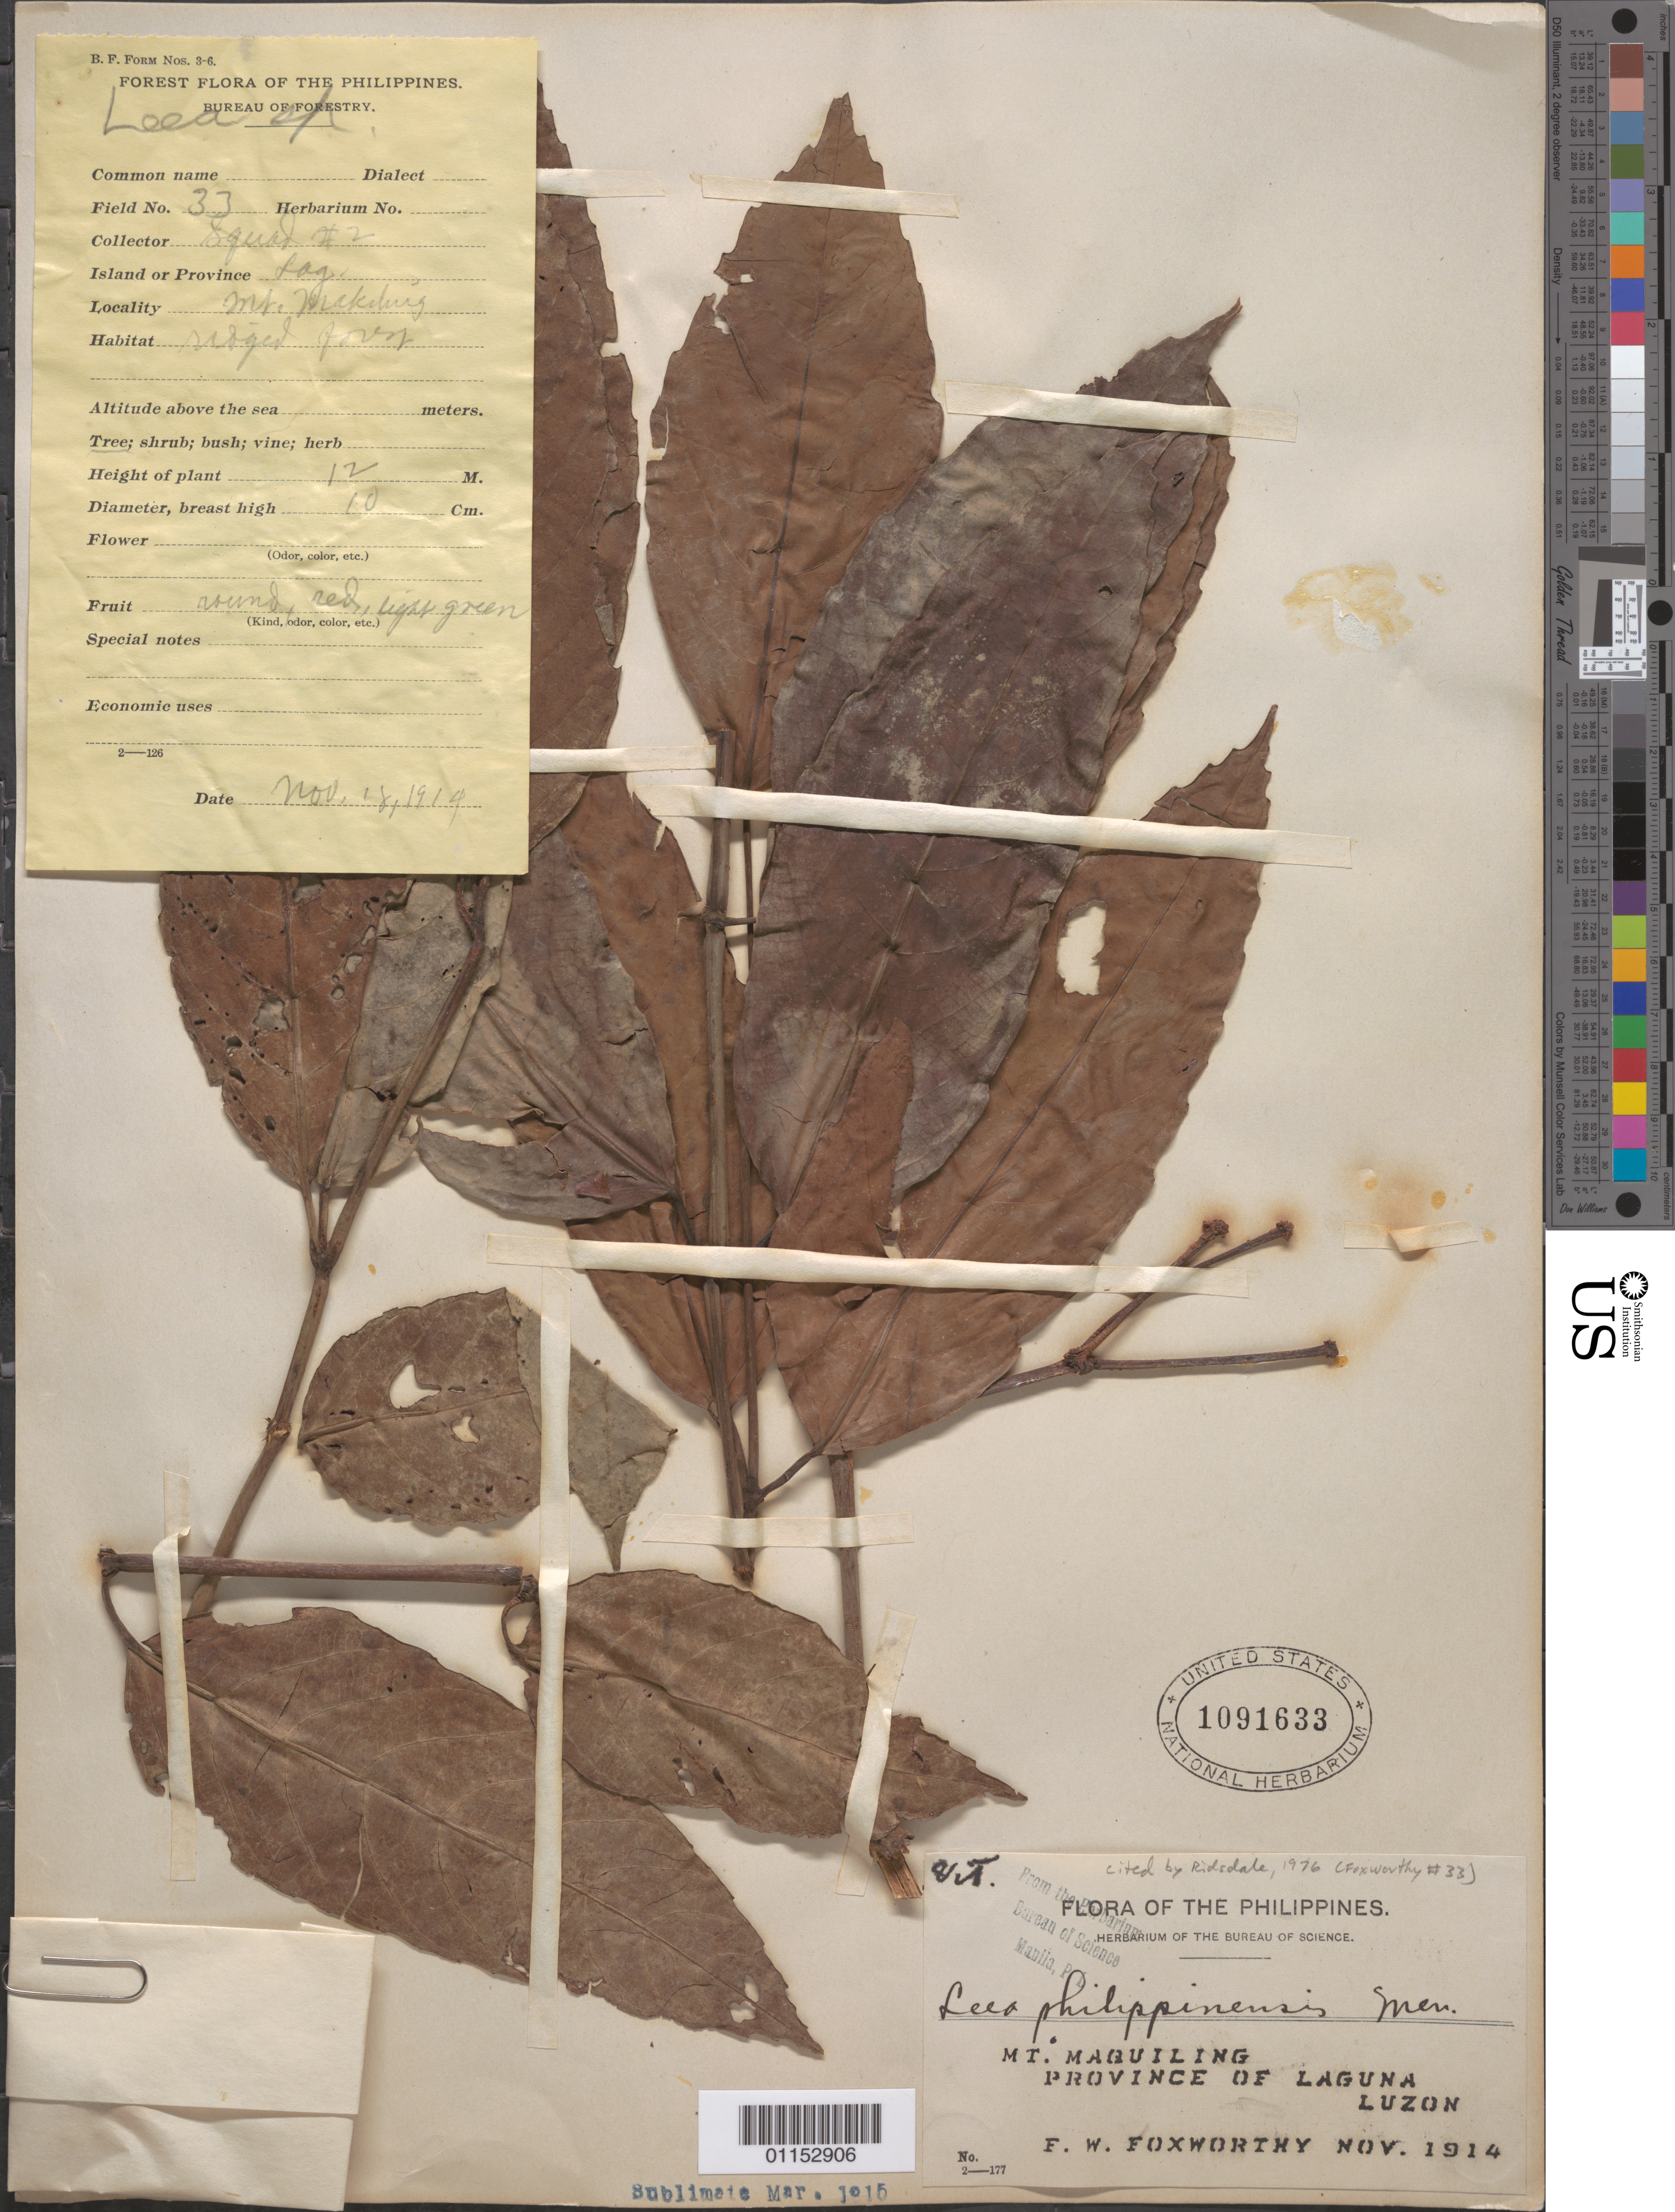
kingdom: Plantae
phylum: Tracheophyta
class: Magnoliopsida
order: Vitales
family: Vitaceae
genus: Leea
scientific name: Leea philippinensis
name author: Merr.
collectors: F. W. Foxworthy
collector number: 33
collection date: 1914-11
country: Philippines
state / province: Calabarzon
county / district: Laguna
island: Luzon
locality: Mt Maquiling. Luzon.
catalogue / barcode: US 1091633